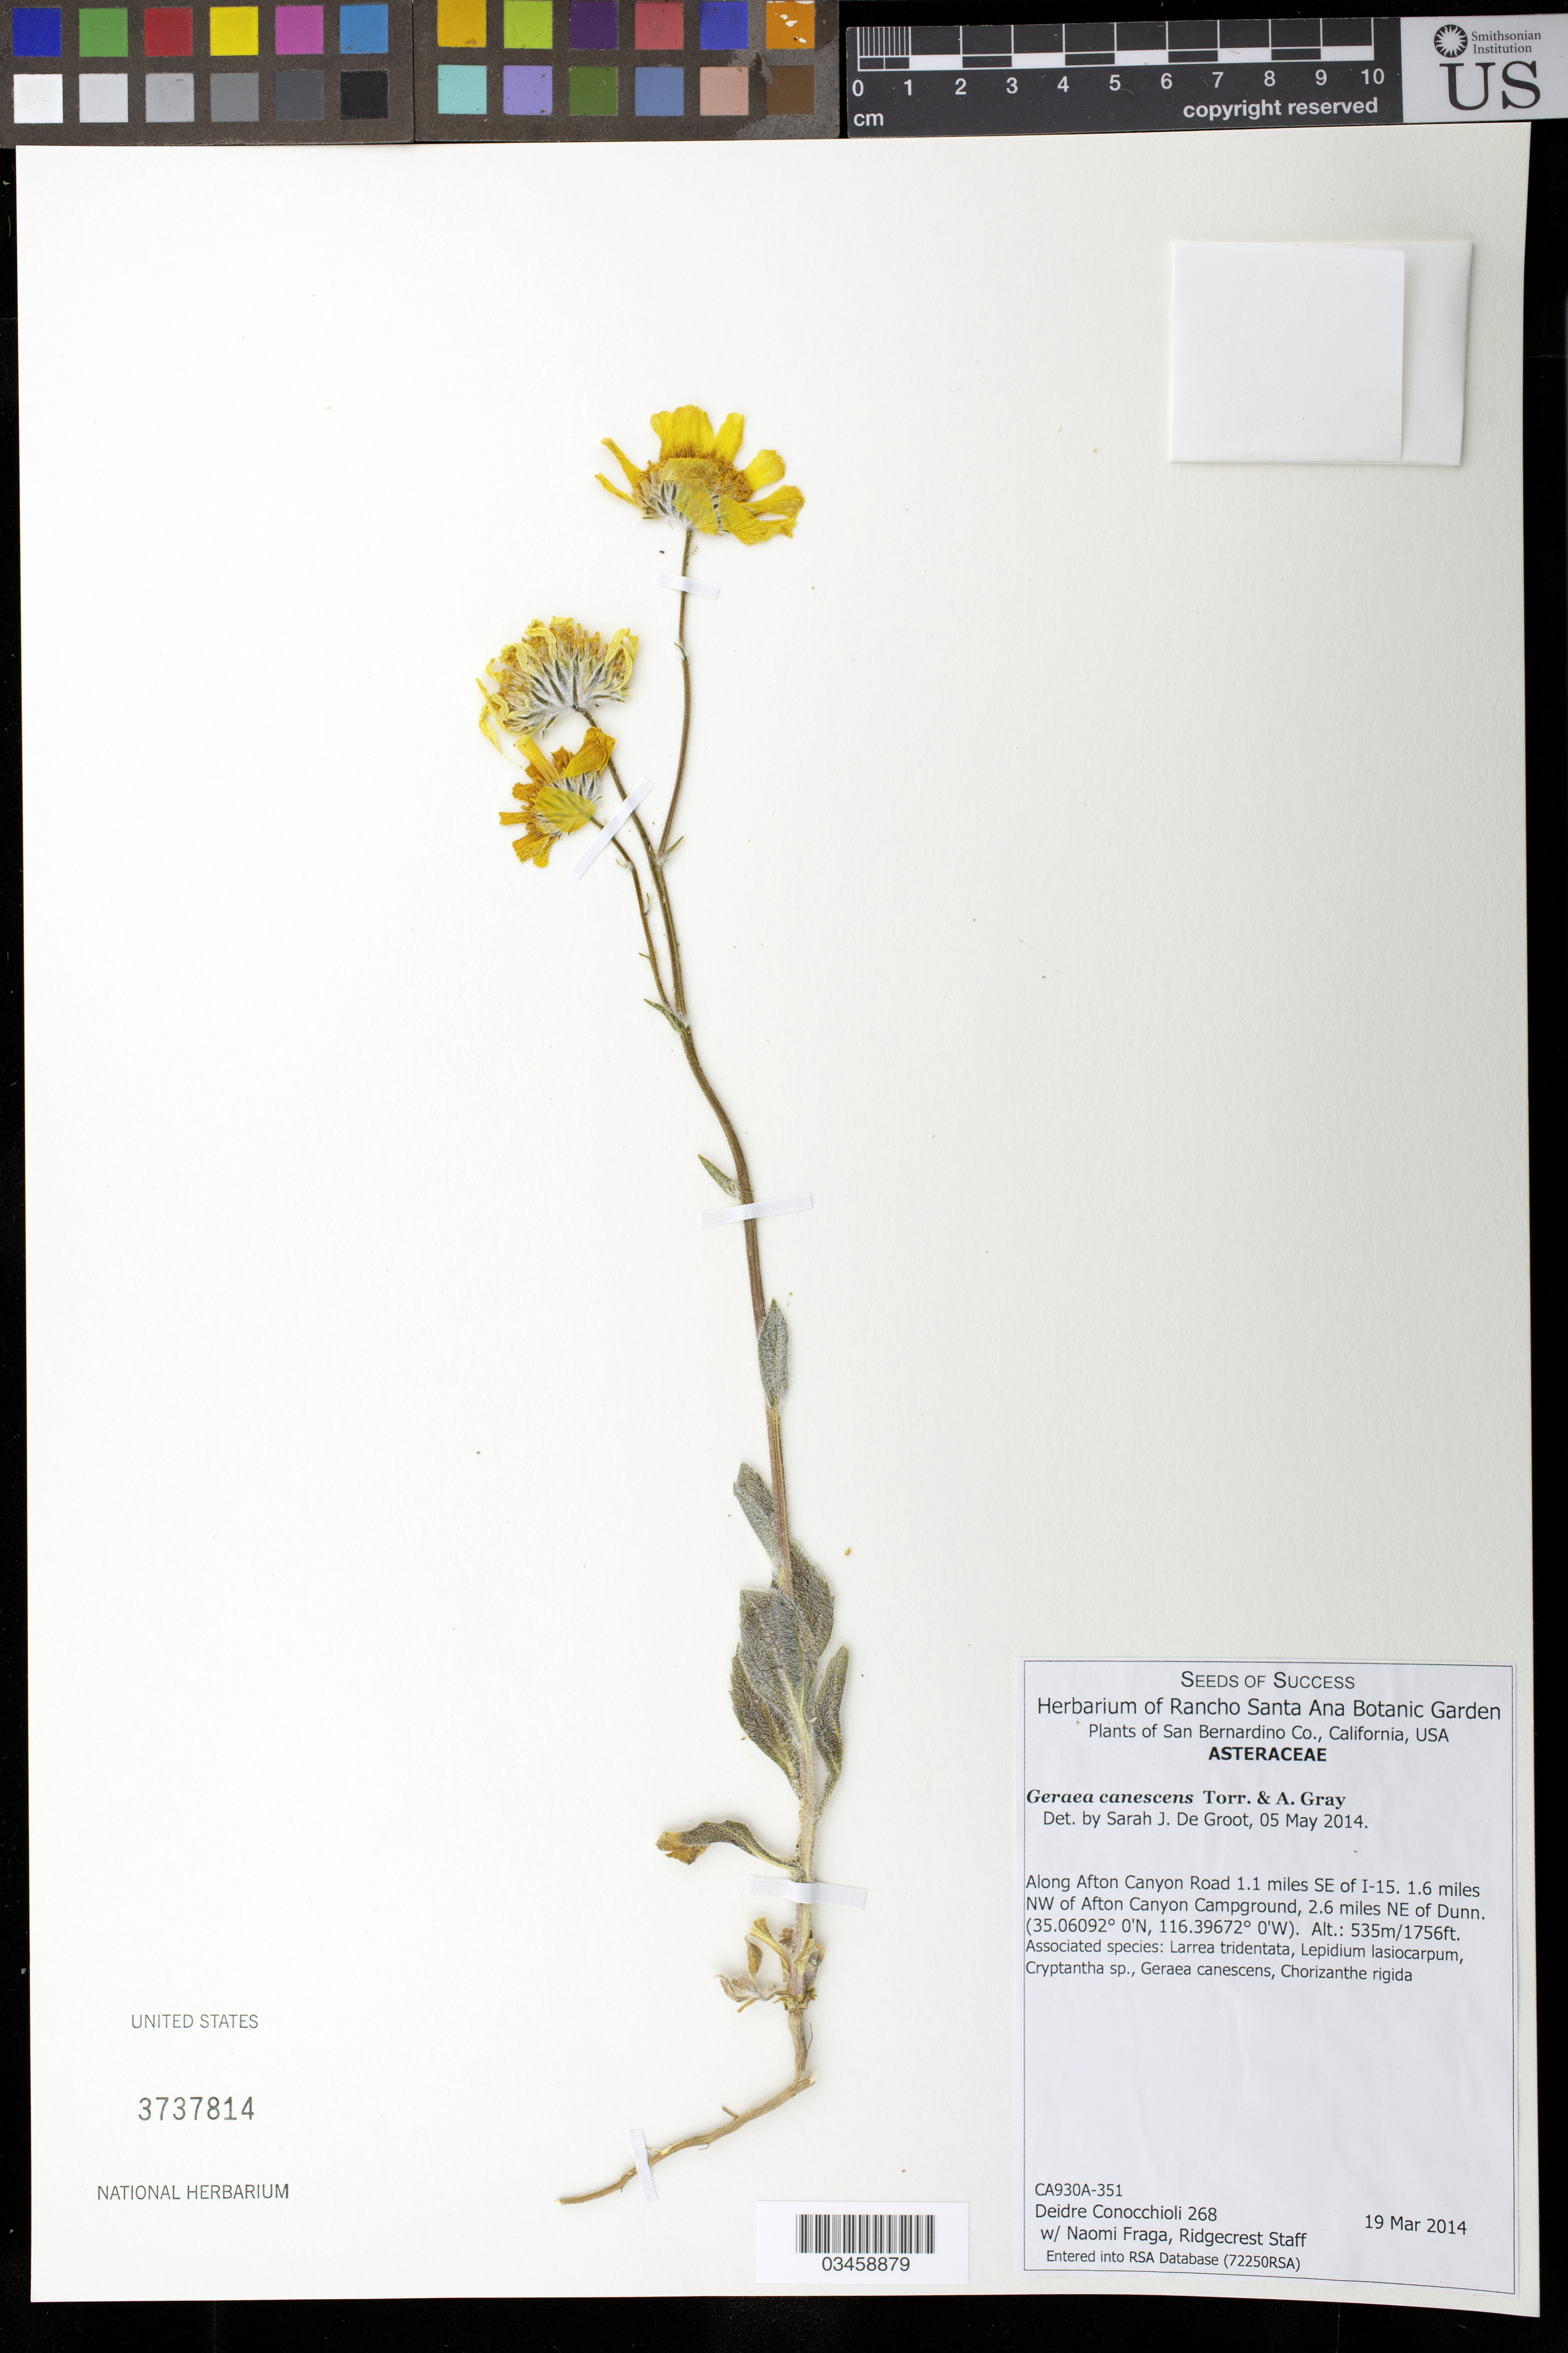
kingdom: Plantae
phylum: Tracheophyta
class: Magnoliopsida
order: Asterales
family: Asteraceae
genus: Geraea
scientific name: Geraea canescens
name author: Torr. & A. Gray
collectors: D. Conocchioli & N. Fraga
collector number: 268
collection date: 2014-03-19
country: United States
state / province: California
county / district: San Bernardino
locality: Along Afton Canyon Road 1.1 mi. SE of I-15. 1.6 mi. NW of Afton Canyon Camgraund, 2.6 mi. NE of Dunn.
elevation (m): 535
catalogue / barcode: US 3737814